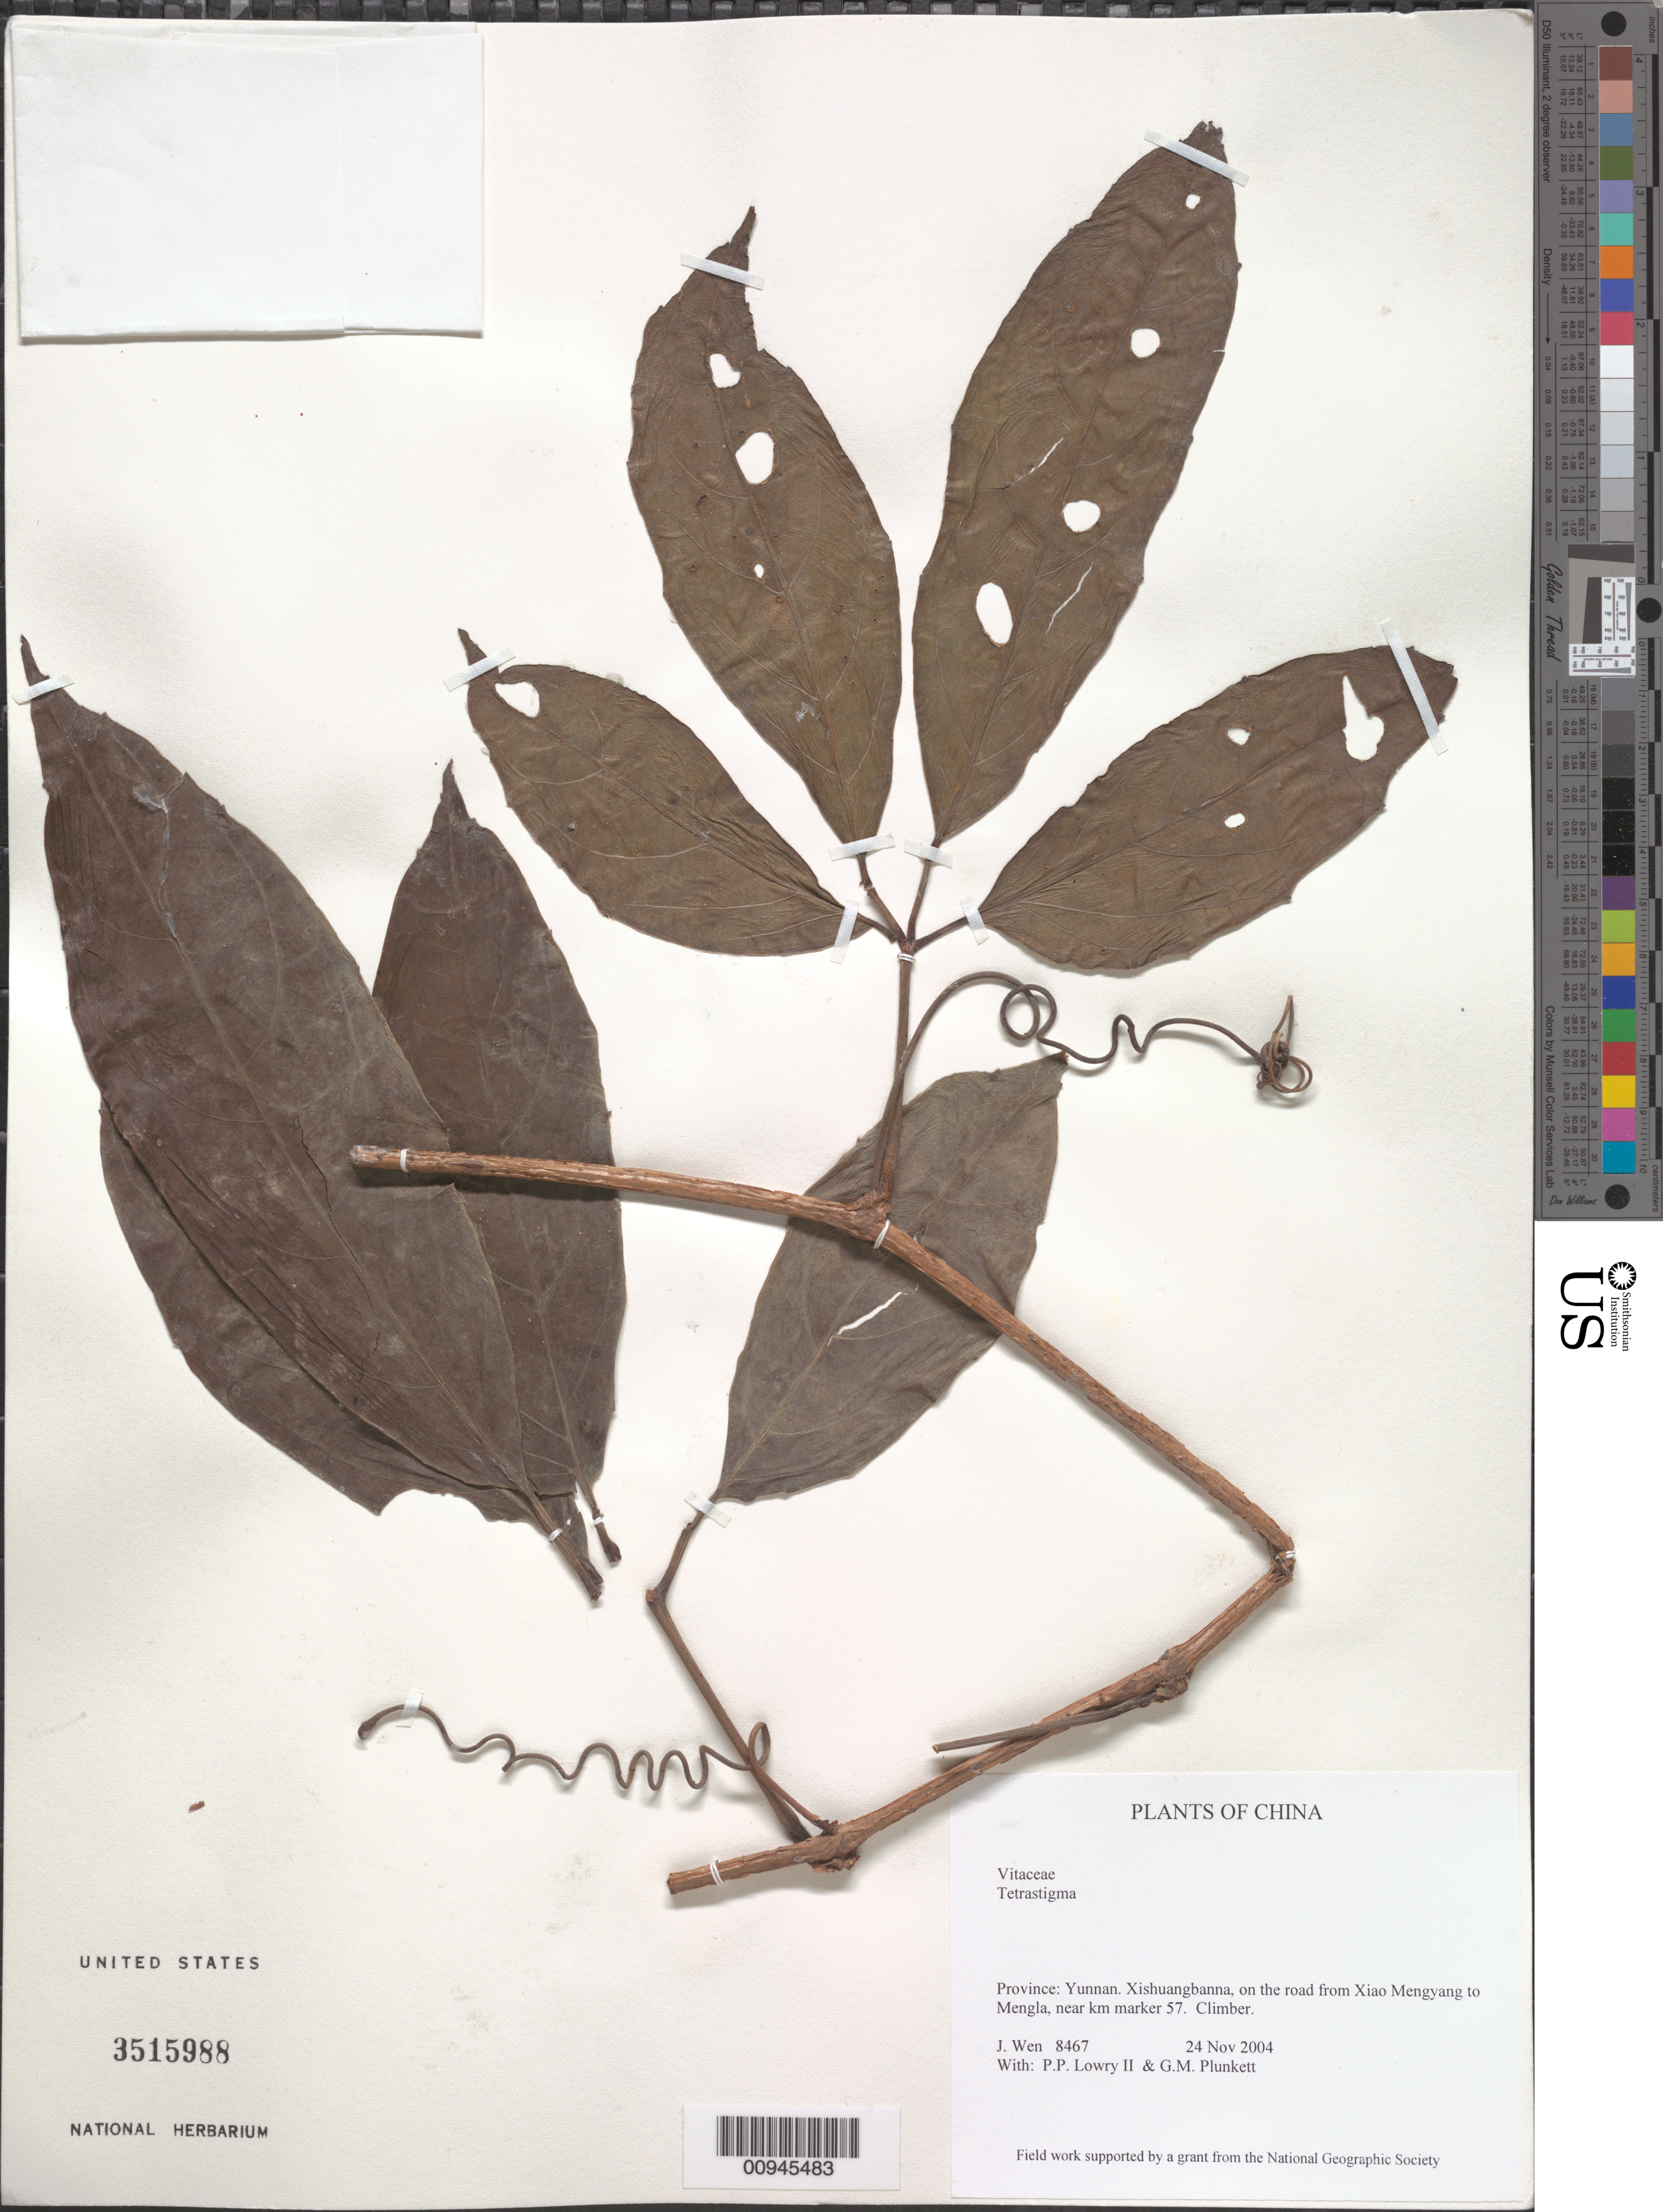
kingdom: Plantae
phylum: Tracheophyta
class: Magnoliopsida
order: Vitales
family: Vitaceae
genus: Tetrastigma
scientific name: Tetrastigma sp.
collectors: J. Wen, P. P. Lowry & G. M. Plunkett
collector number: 8467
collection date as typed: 24 Nov 2004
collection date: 2004-11-24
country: China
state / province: Yunnan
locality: Xishuangbanna, on the road from Xiao Mengyang to Mengla, near km marker 57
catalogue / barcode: US 3515988